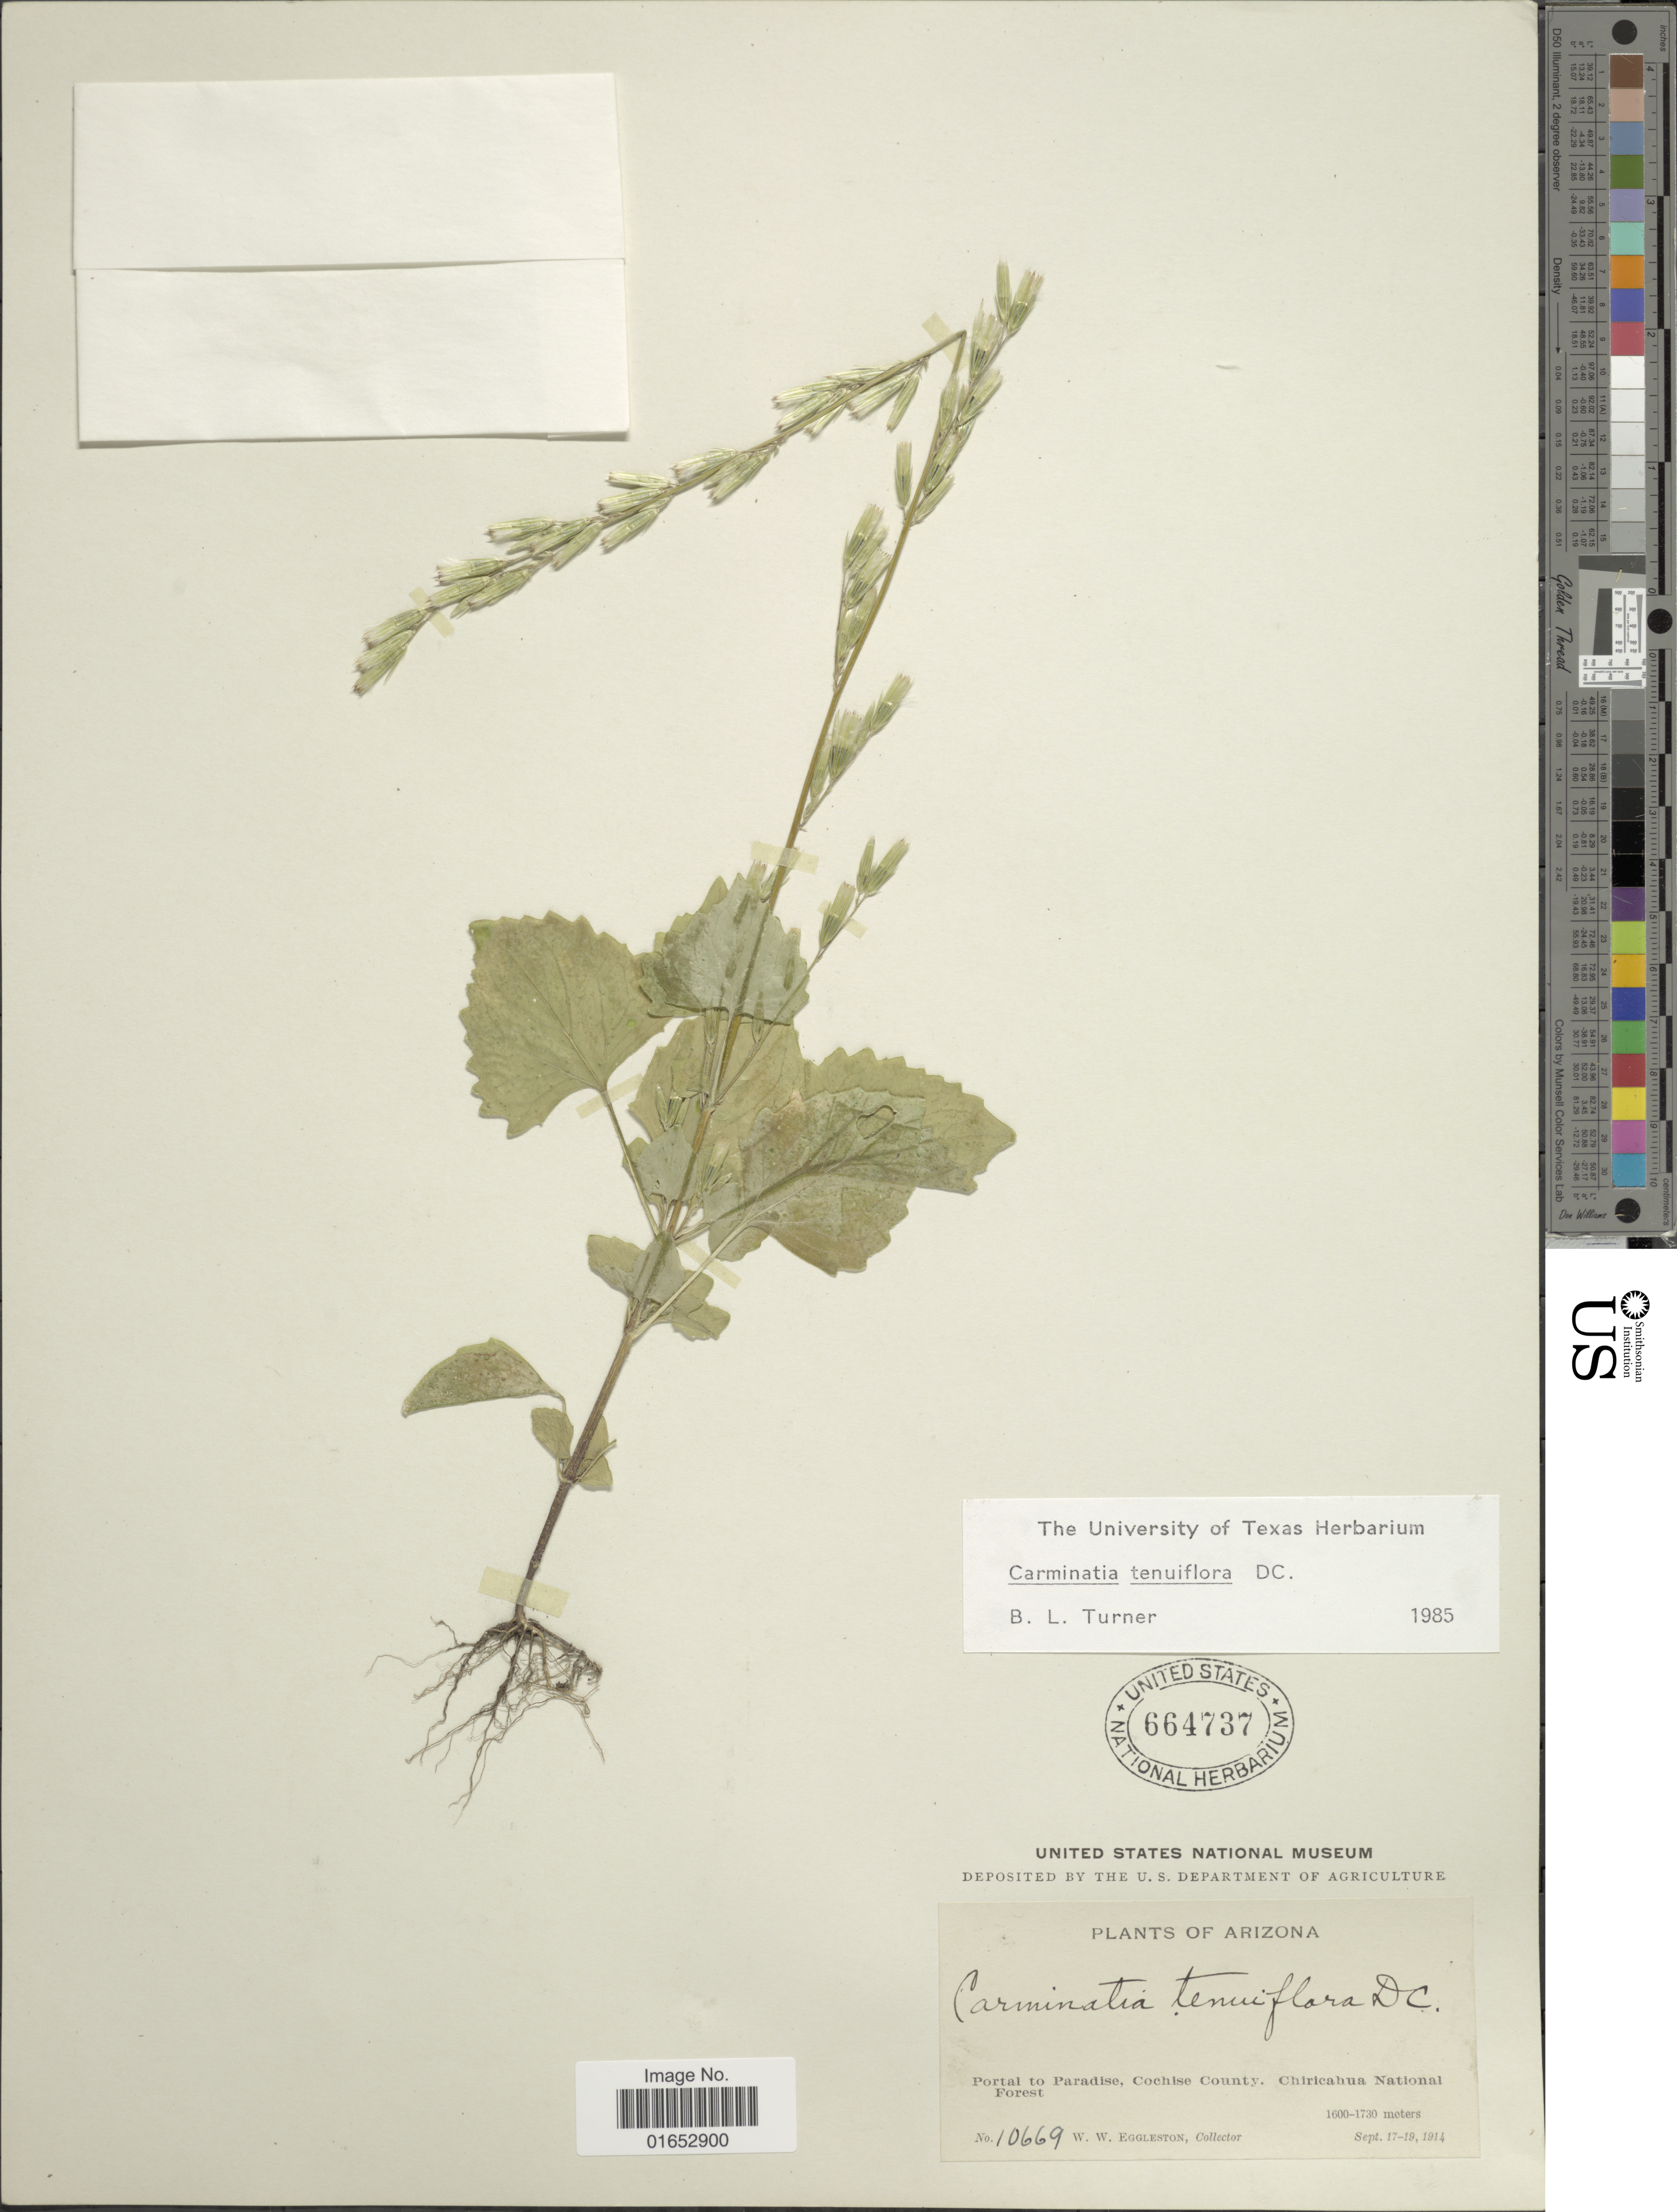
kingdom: Plantae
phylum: Tracheophyta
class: Magnoliopsida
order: Asterales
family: Asteraceae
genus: Carminatia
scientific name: Carminatia tenuiflora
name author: DC.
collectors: W. W. Eggleston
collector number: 10669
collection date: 1914-09-17/1914-09-19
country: United States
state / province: Arizona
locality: Portal to Paradise, Cochise County, Chiricahua National Forest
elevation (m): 1600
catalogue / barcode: US 664737